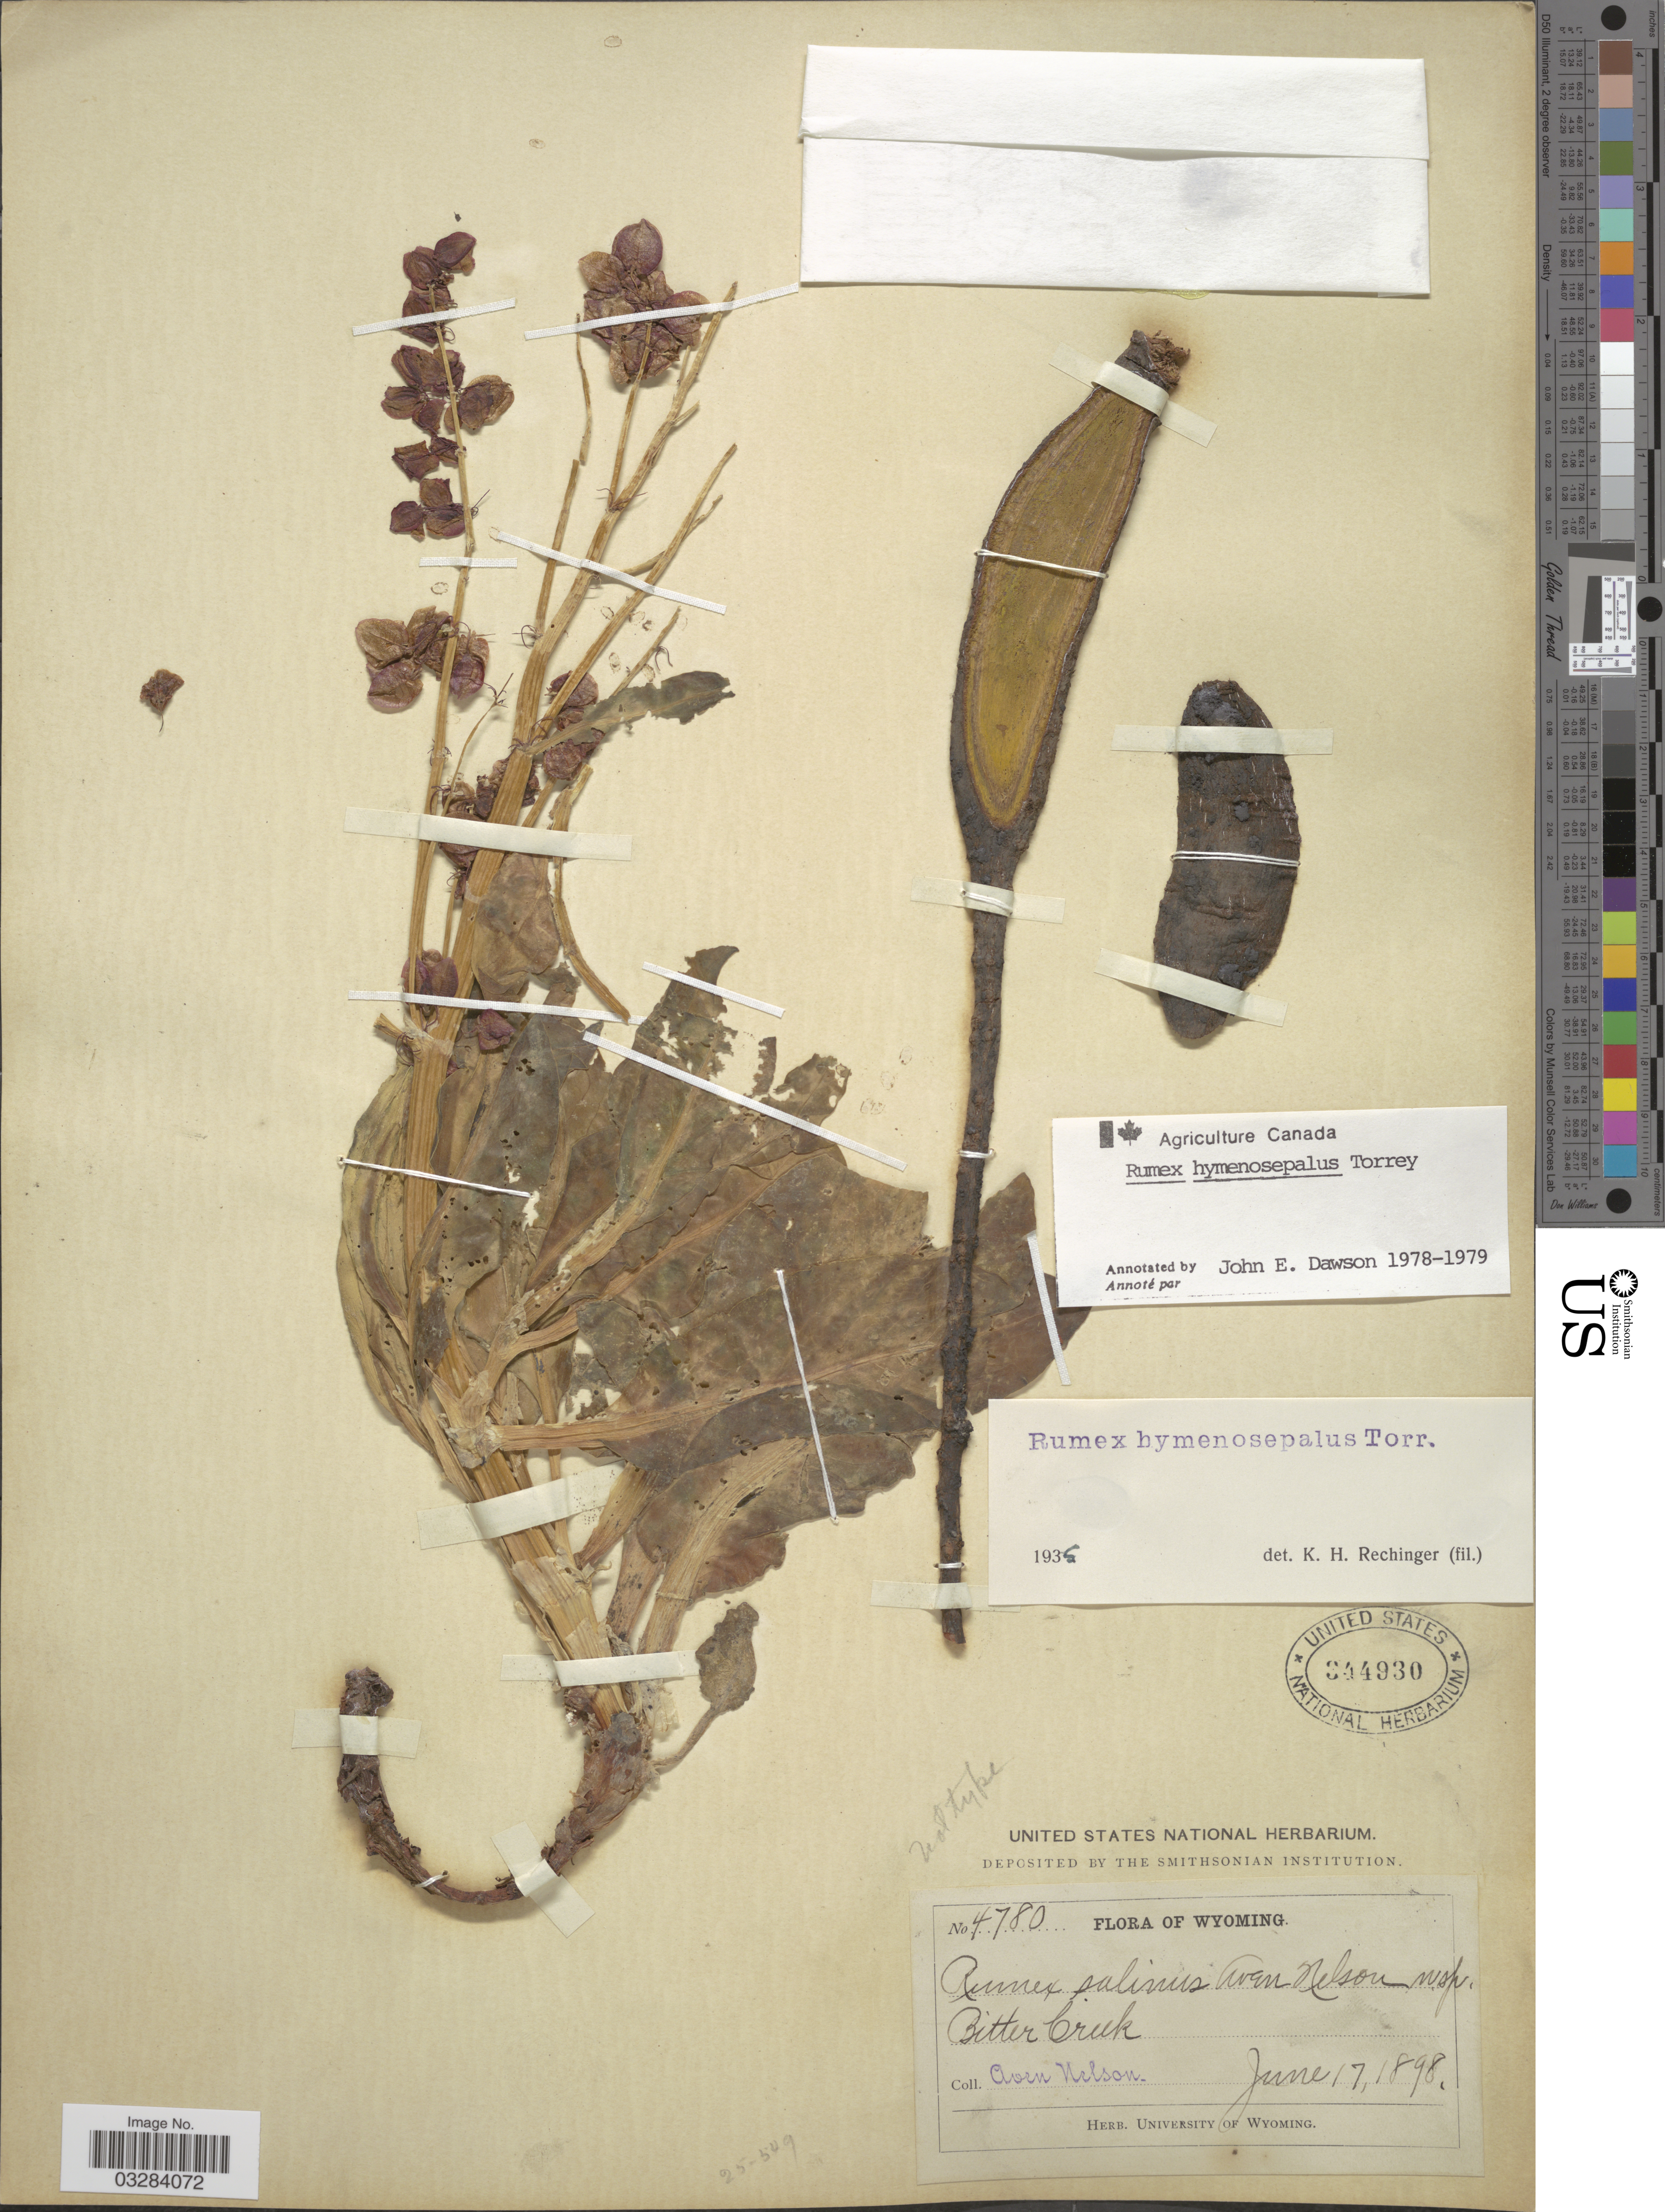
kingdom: Plantae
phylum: Tracheophyta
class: Magnoliopsida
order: Caryophyllales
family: Polygonaceae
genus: Rumex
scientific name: Rumex hymenosepalus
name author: Torr.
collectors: A. Nelson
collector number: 4780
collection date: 1898-06-17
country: United States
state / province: Wyoming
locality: Bitter Creek.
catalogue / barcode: US 344930